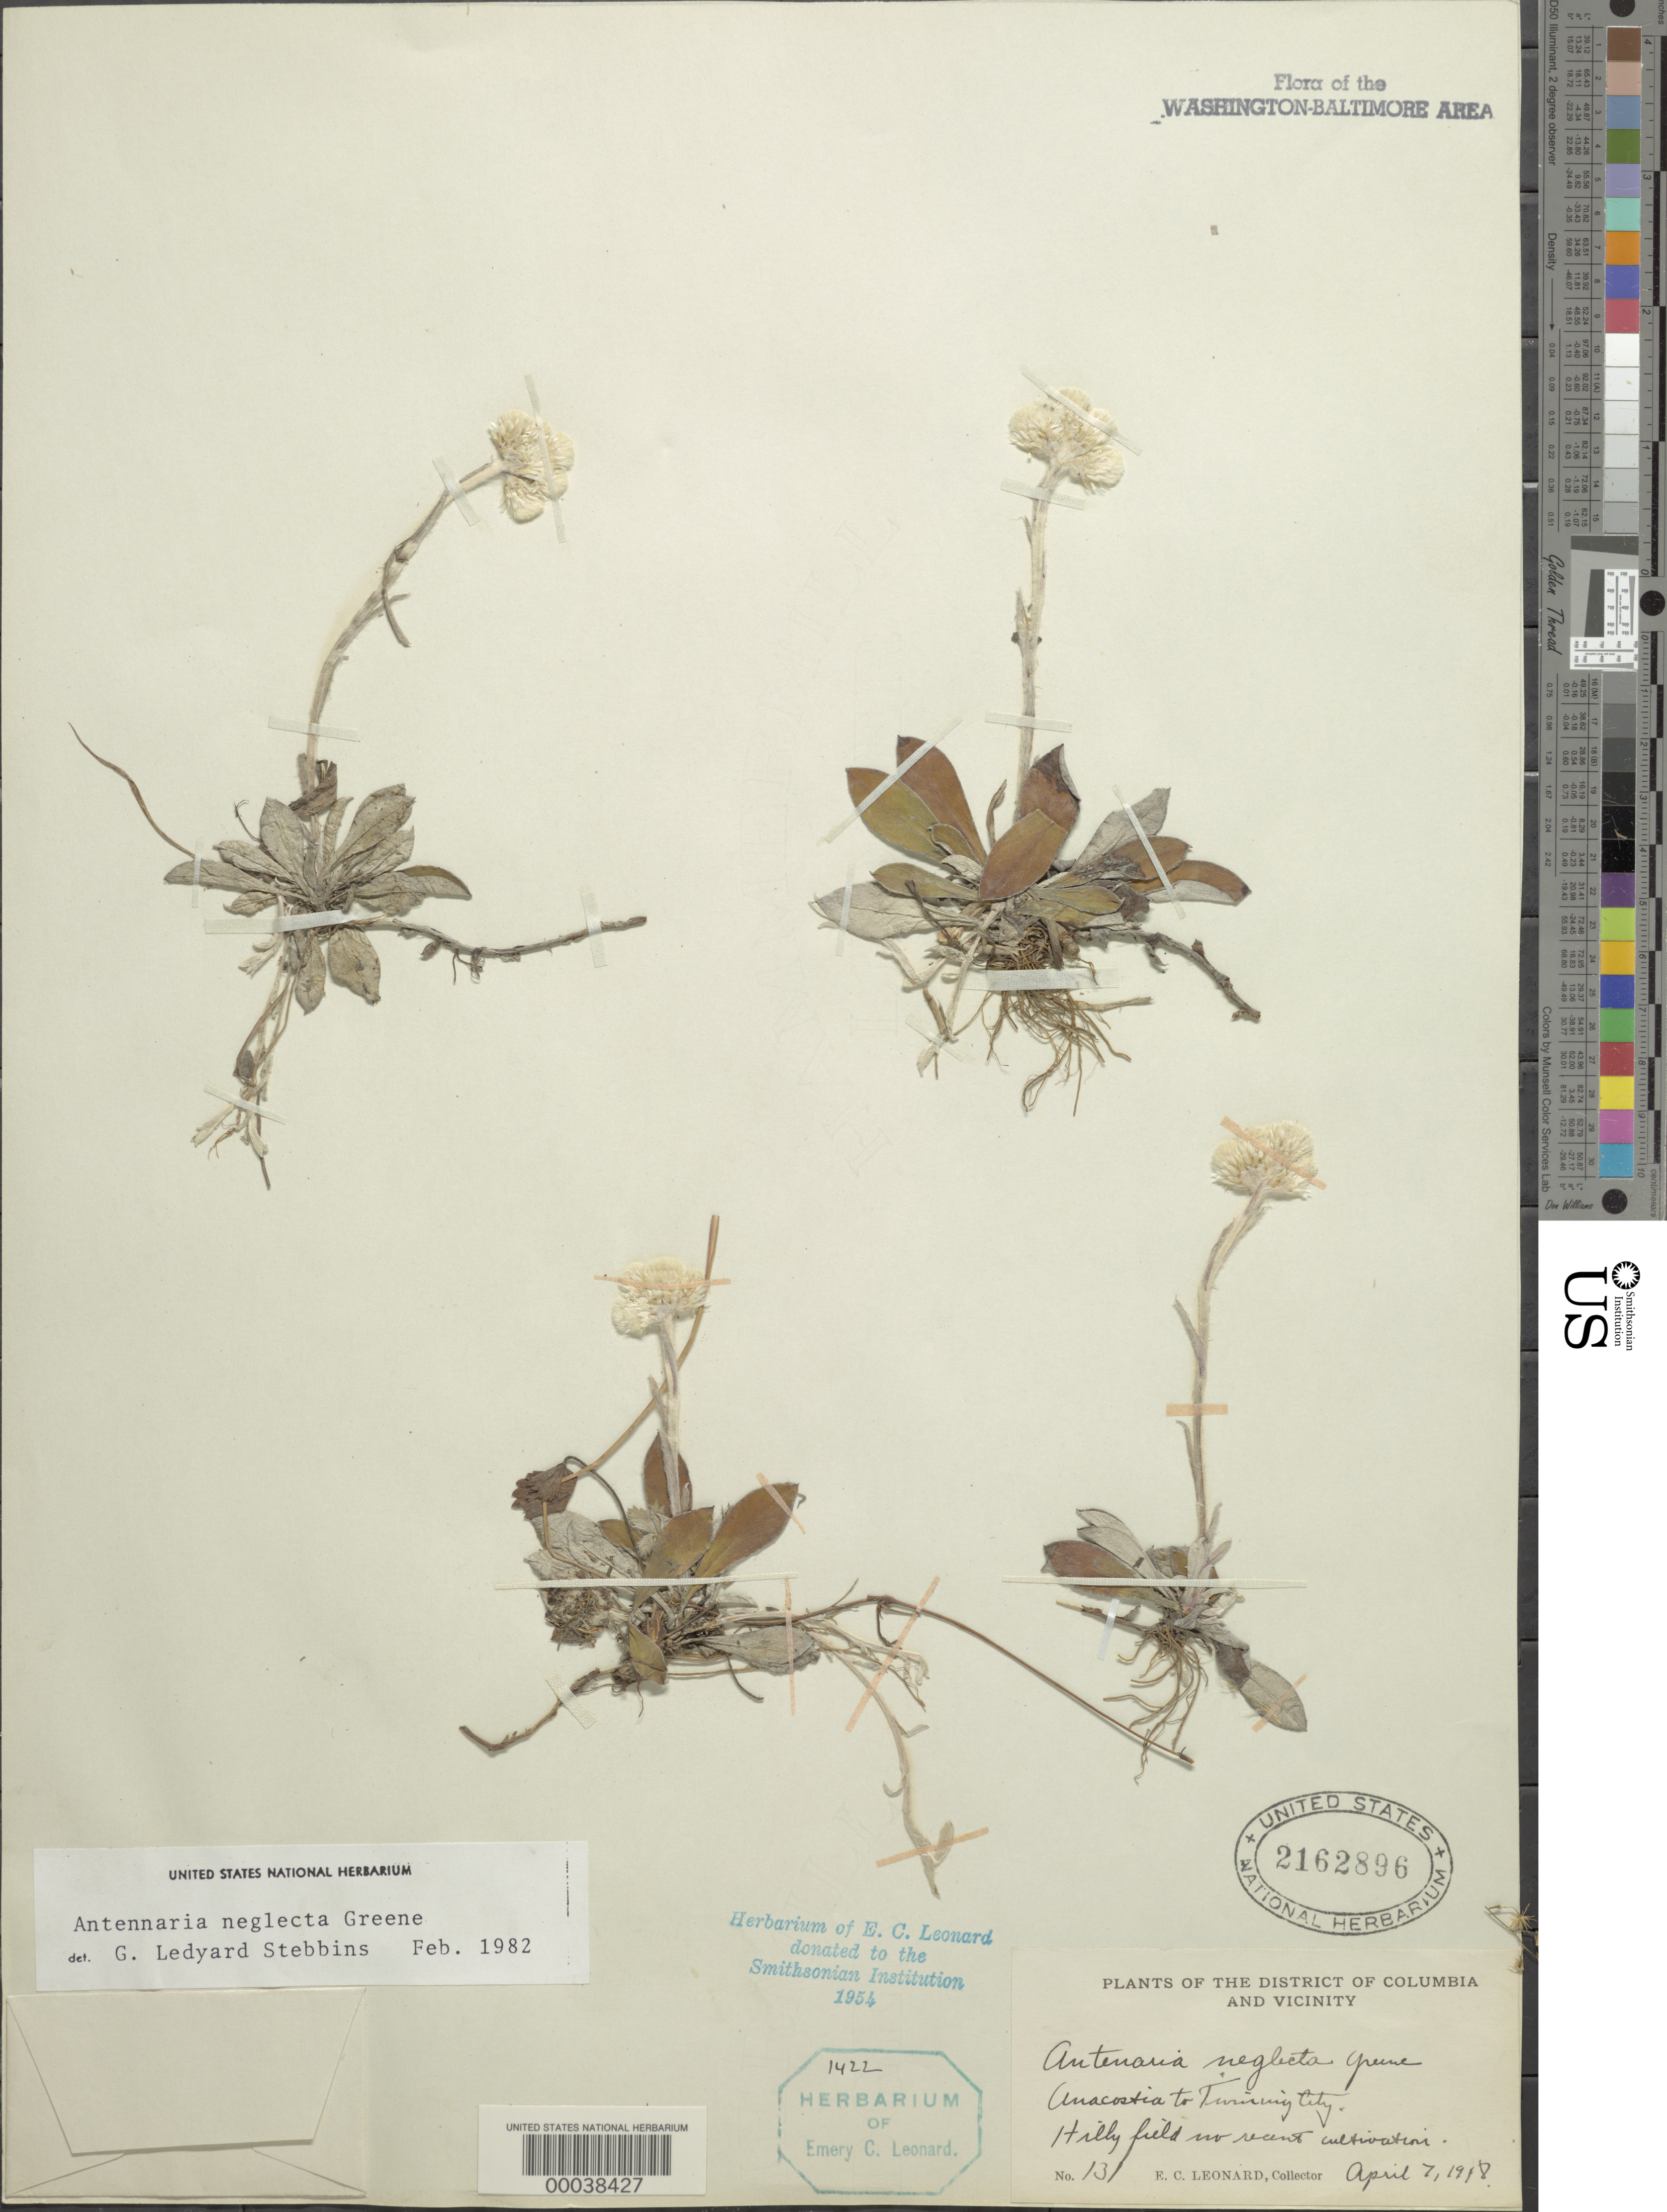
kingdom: Plantae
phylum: Tracheophyta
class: Magnoliopsida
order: Asterales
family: Asteraceae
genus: Antennaria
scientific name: Antennaria neglecta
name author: Greene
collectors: E. C. Leonard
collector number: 131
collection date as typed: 07 Apr 1918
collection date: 1918-04-07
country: United States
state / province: District of Columbia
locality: Anacostia to Twining City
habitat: Hilly field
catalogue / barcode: US 2162896